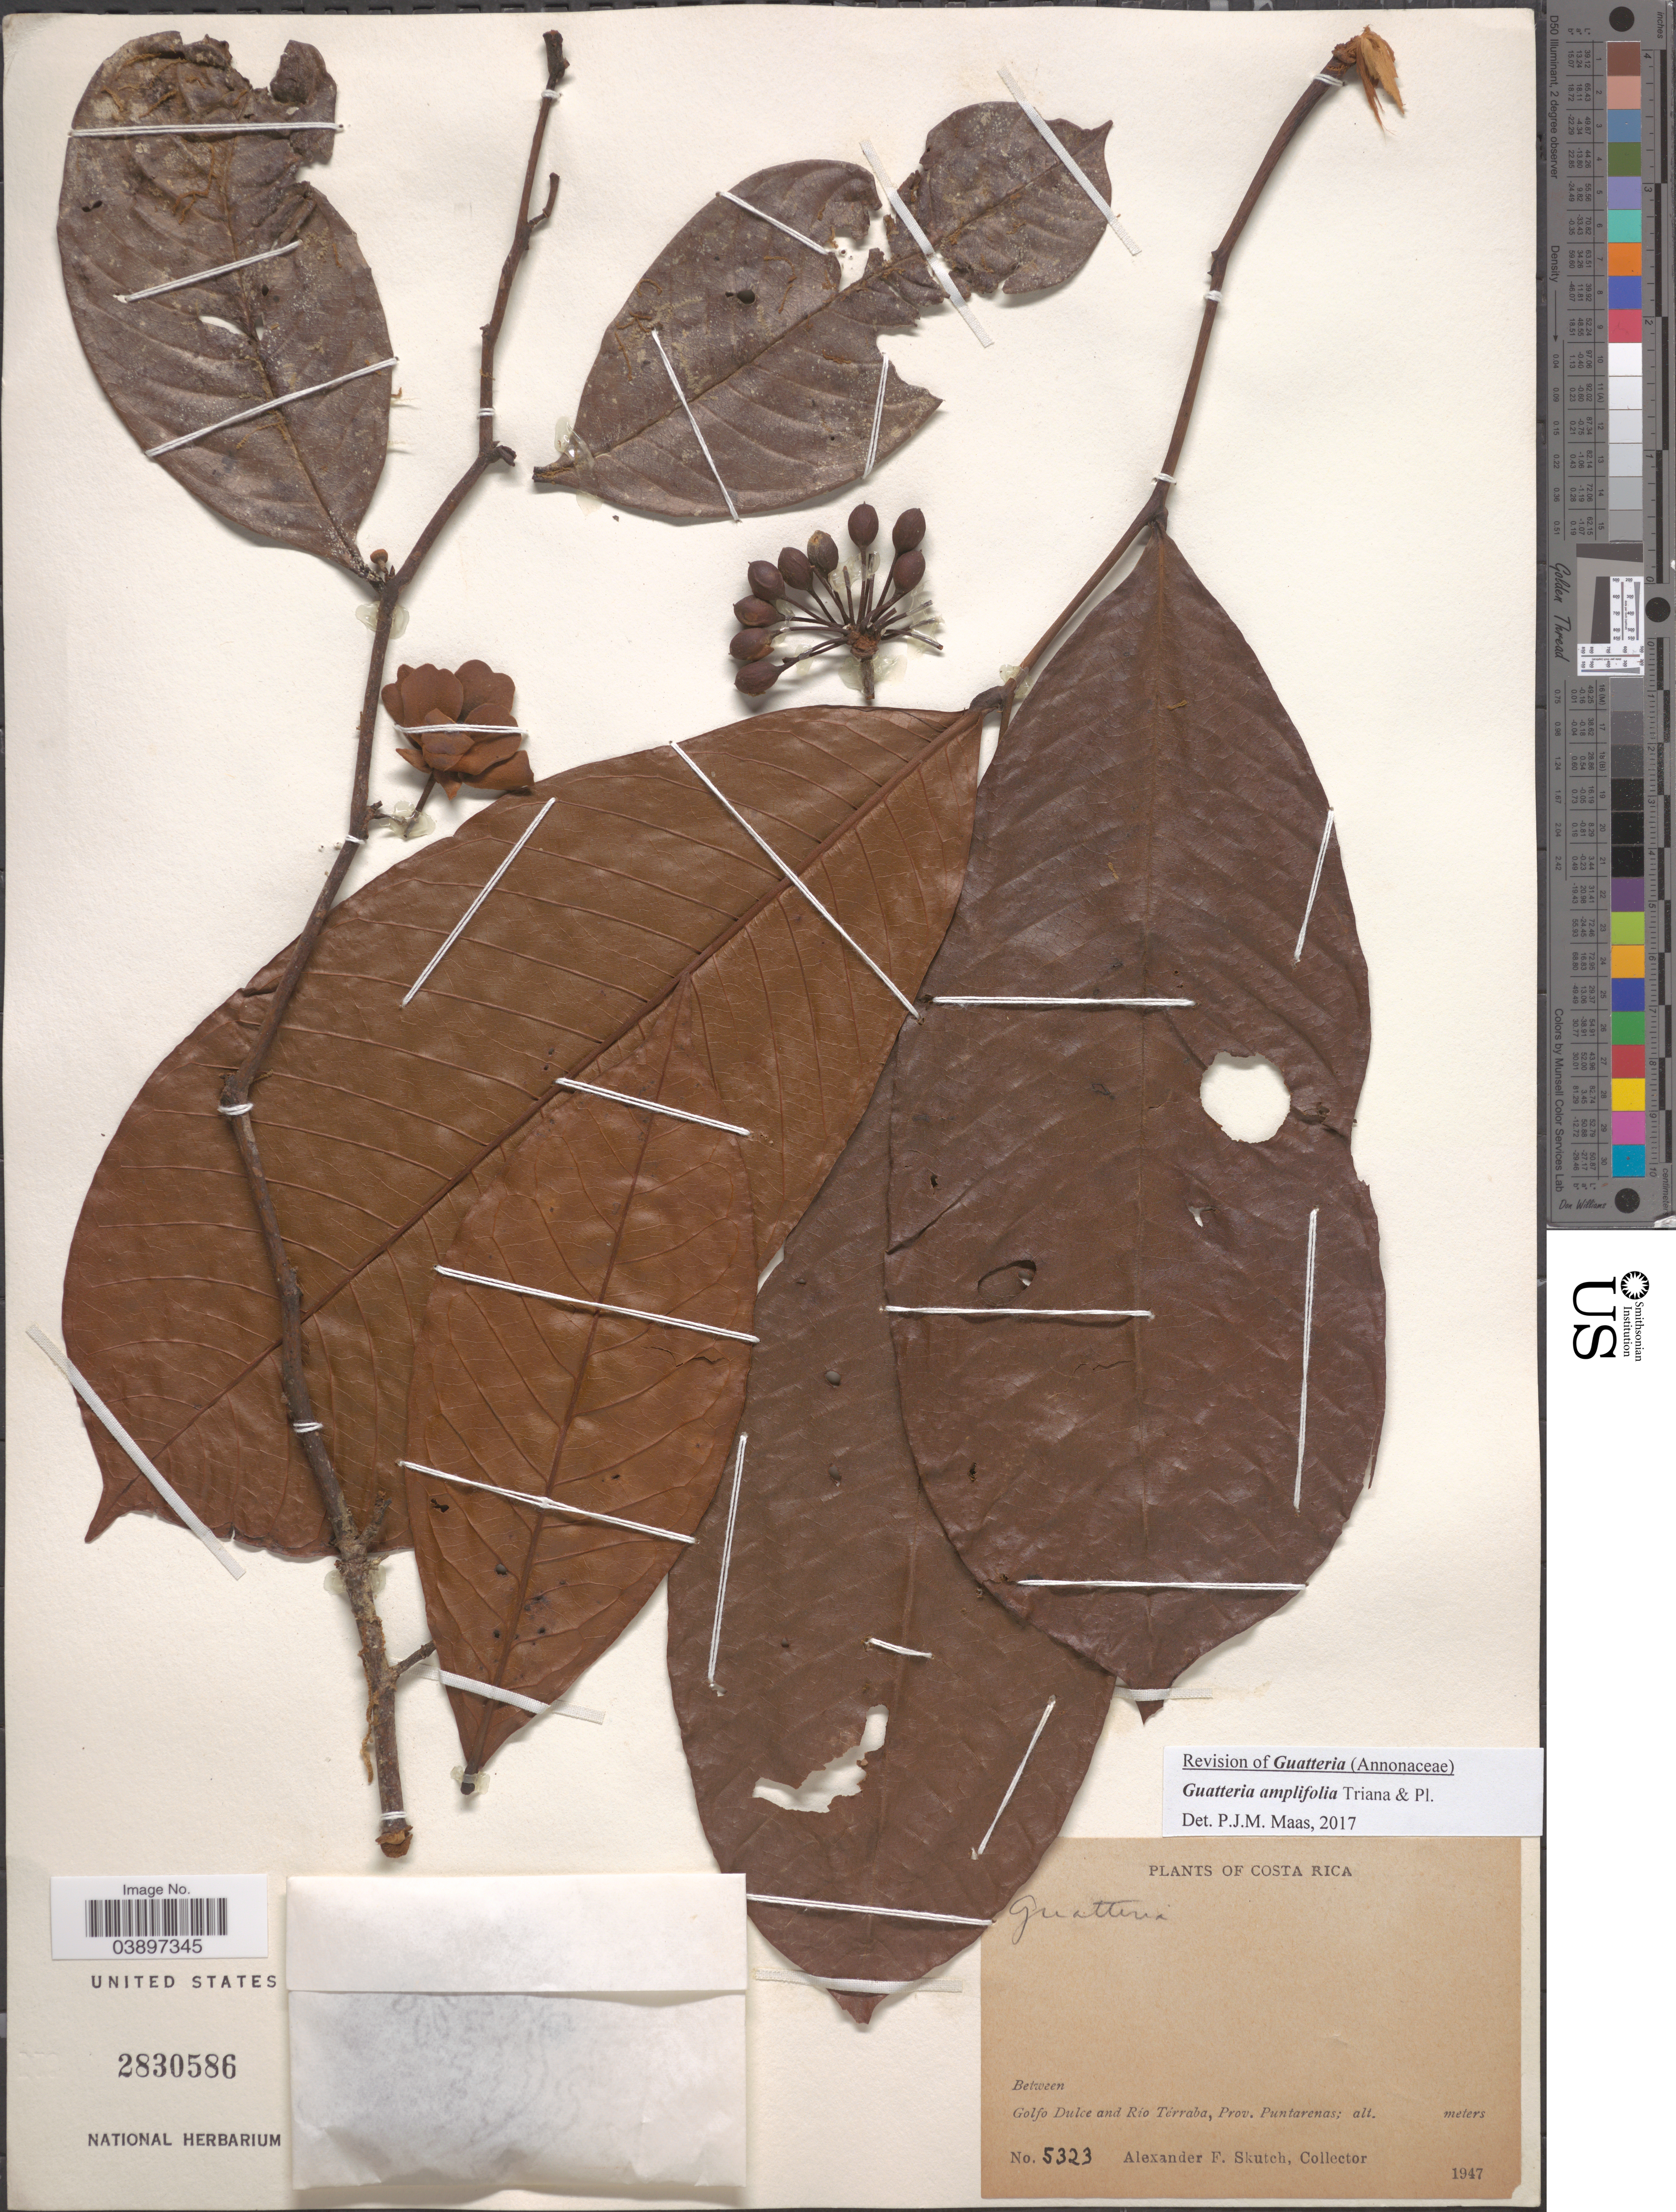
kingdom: Plantae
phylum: Tracheophyta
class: Magnoliopsida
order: Magnoliales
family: Annonaceae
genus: Guatteria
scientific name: Guatteria amplifolia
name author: Triana & Planch.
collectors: A. F. Skutch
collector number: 5323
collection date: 1947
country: Costa Rica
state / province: Puntarenas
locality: Between Golfo Dulce and Río Térraba.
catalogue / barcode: US 2830586